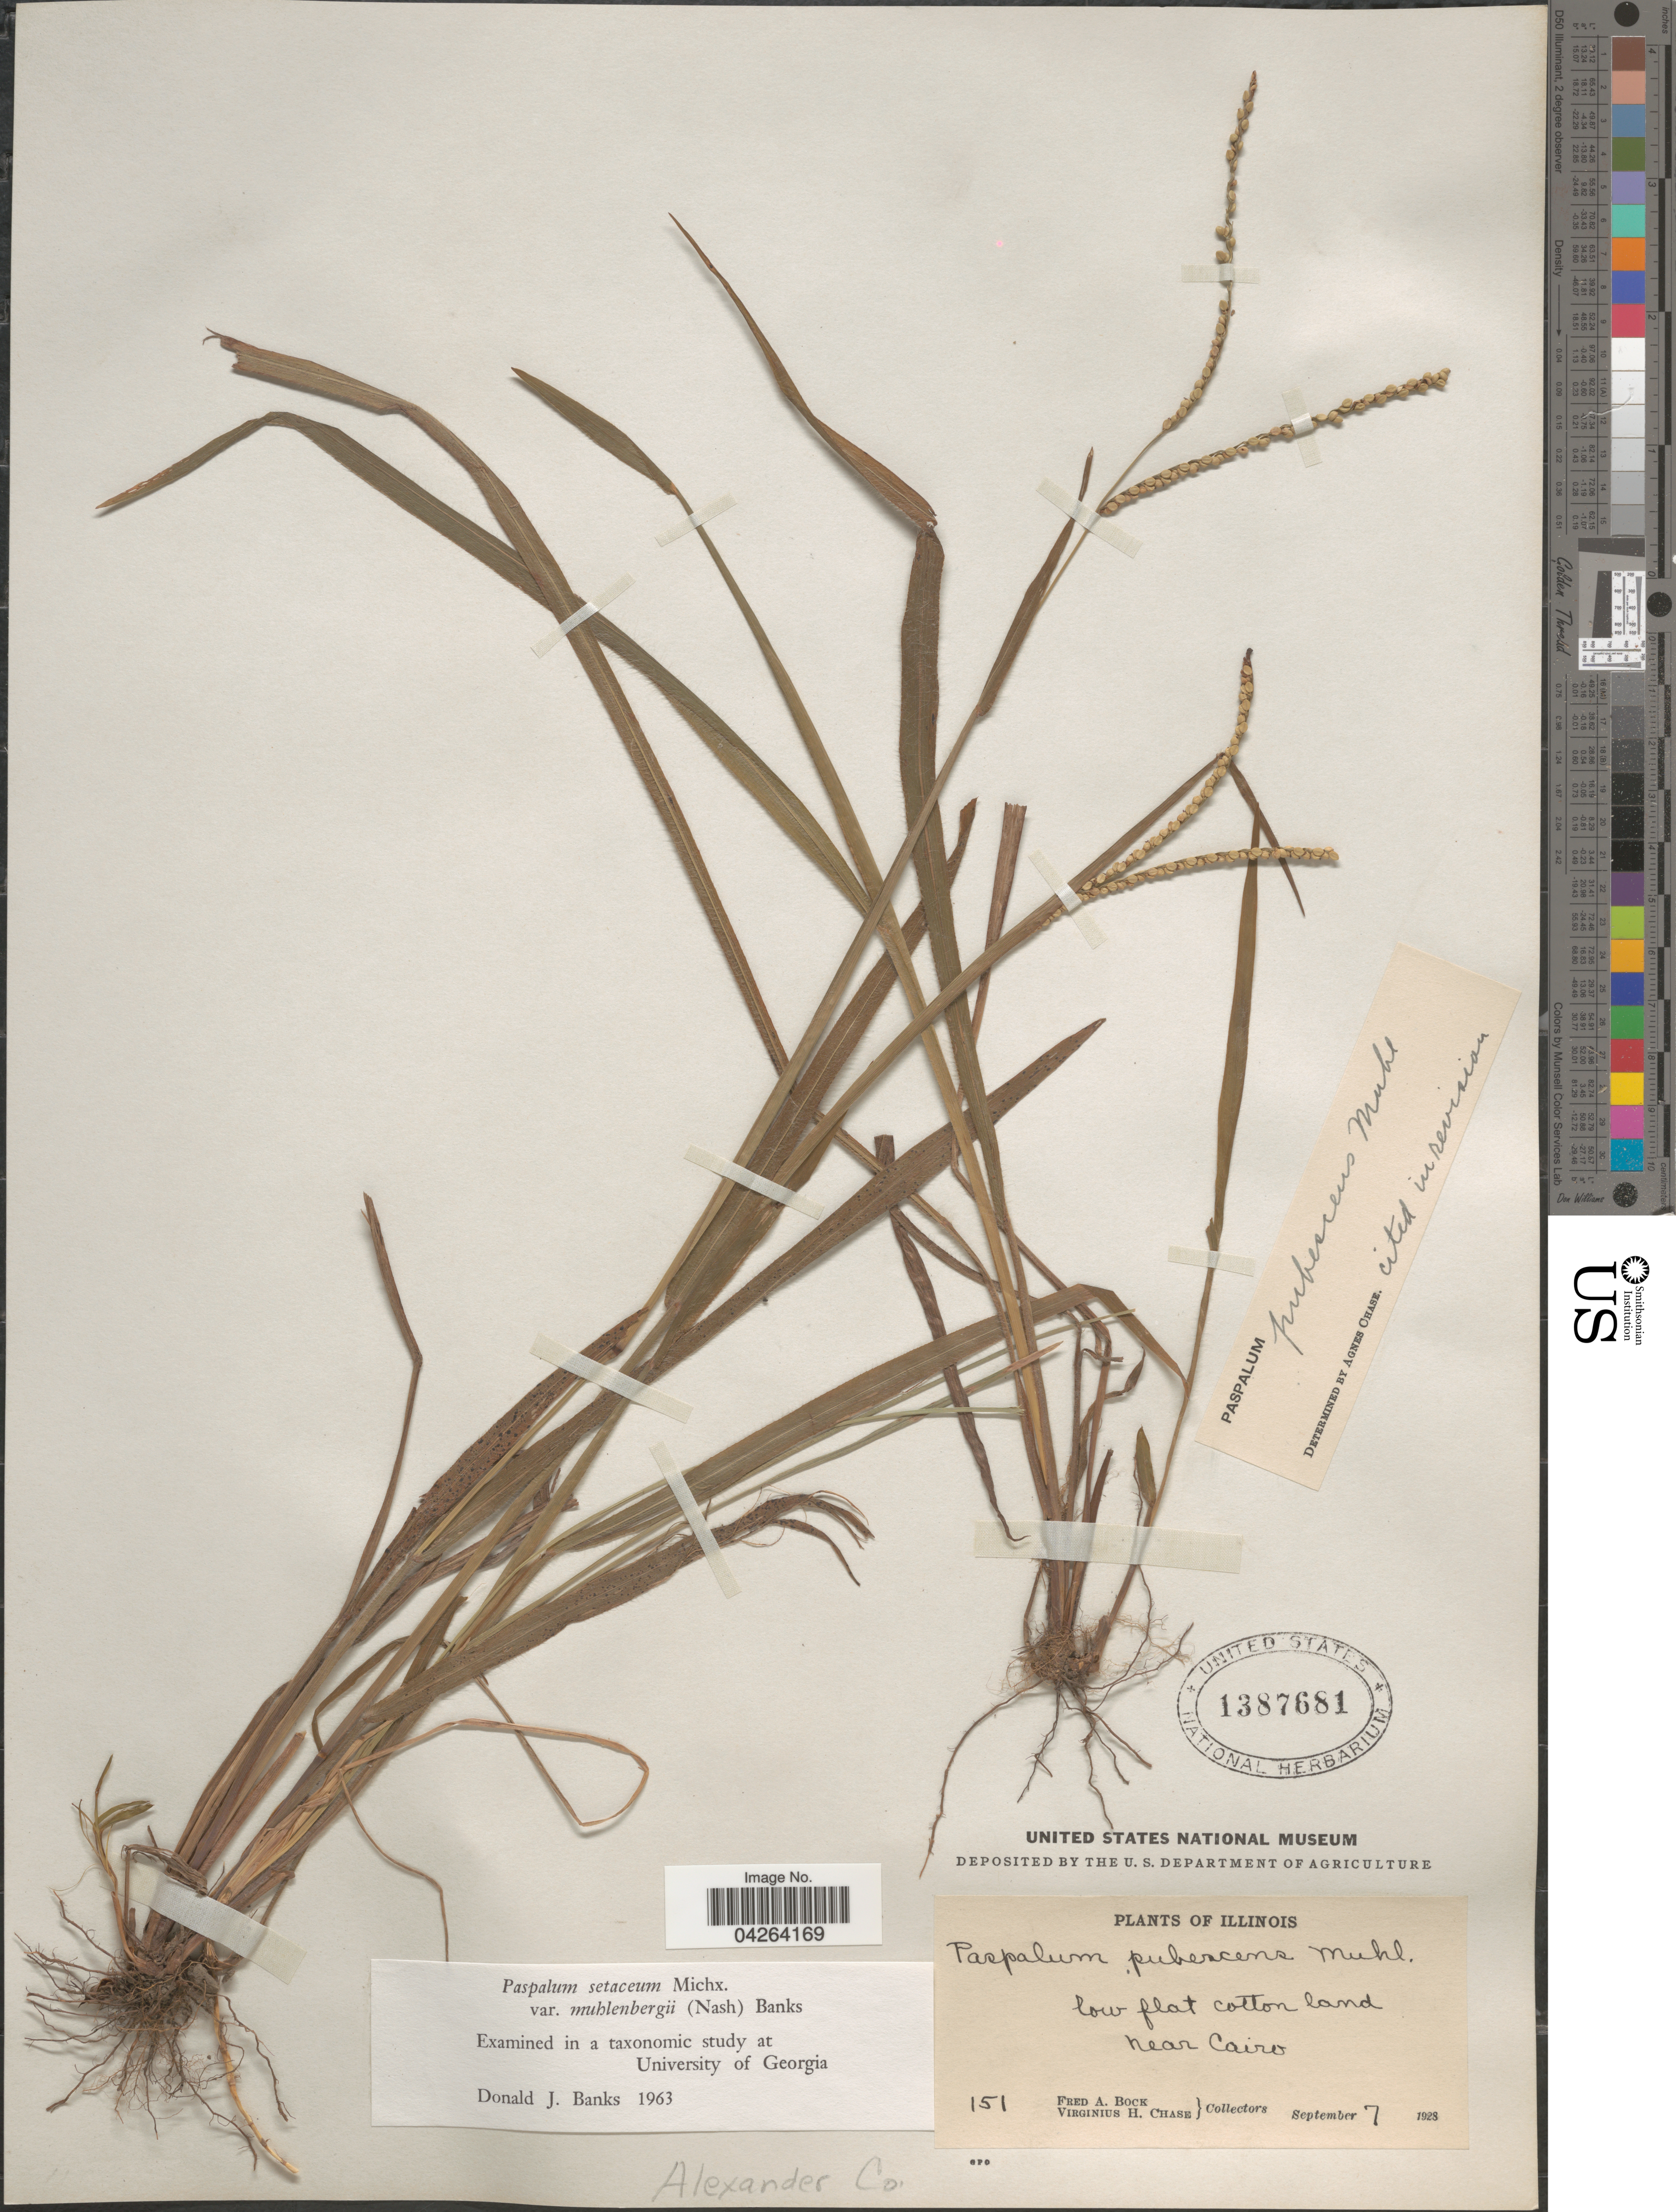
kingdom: Plantae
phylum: Tracheophyta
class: Liliopsida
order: Poales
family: Poaceae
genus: Paspalum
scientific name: Paspalum setaceum var. muhlenbergii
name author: (Nash) D.J. Banks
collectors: F. Bock & V. H. Chase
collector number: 151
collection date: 1928-09-07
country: United States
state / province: Illinois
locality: Low flat cotton land near Cairo. Alexander Co.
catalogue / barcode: US 1387681